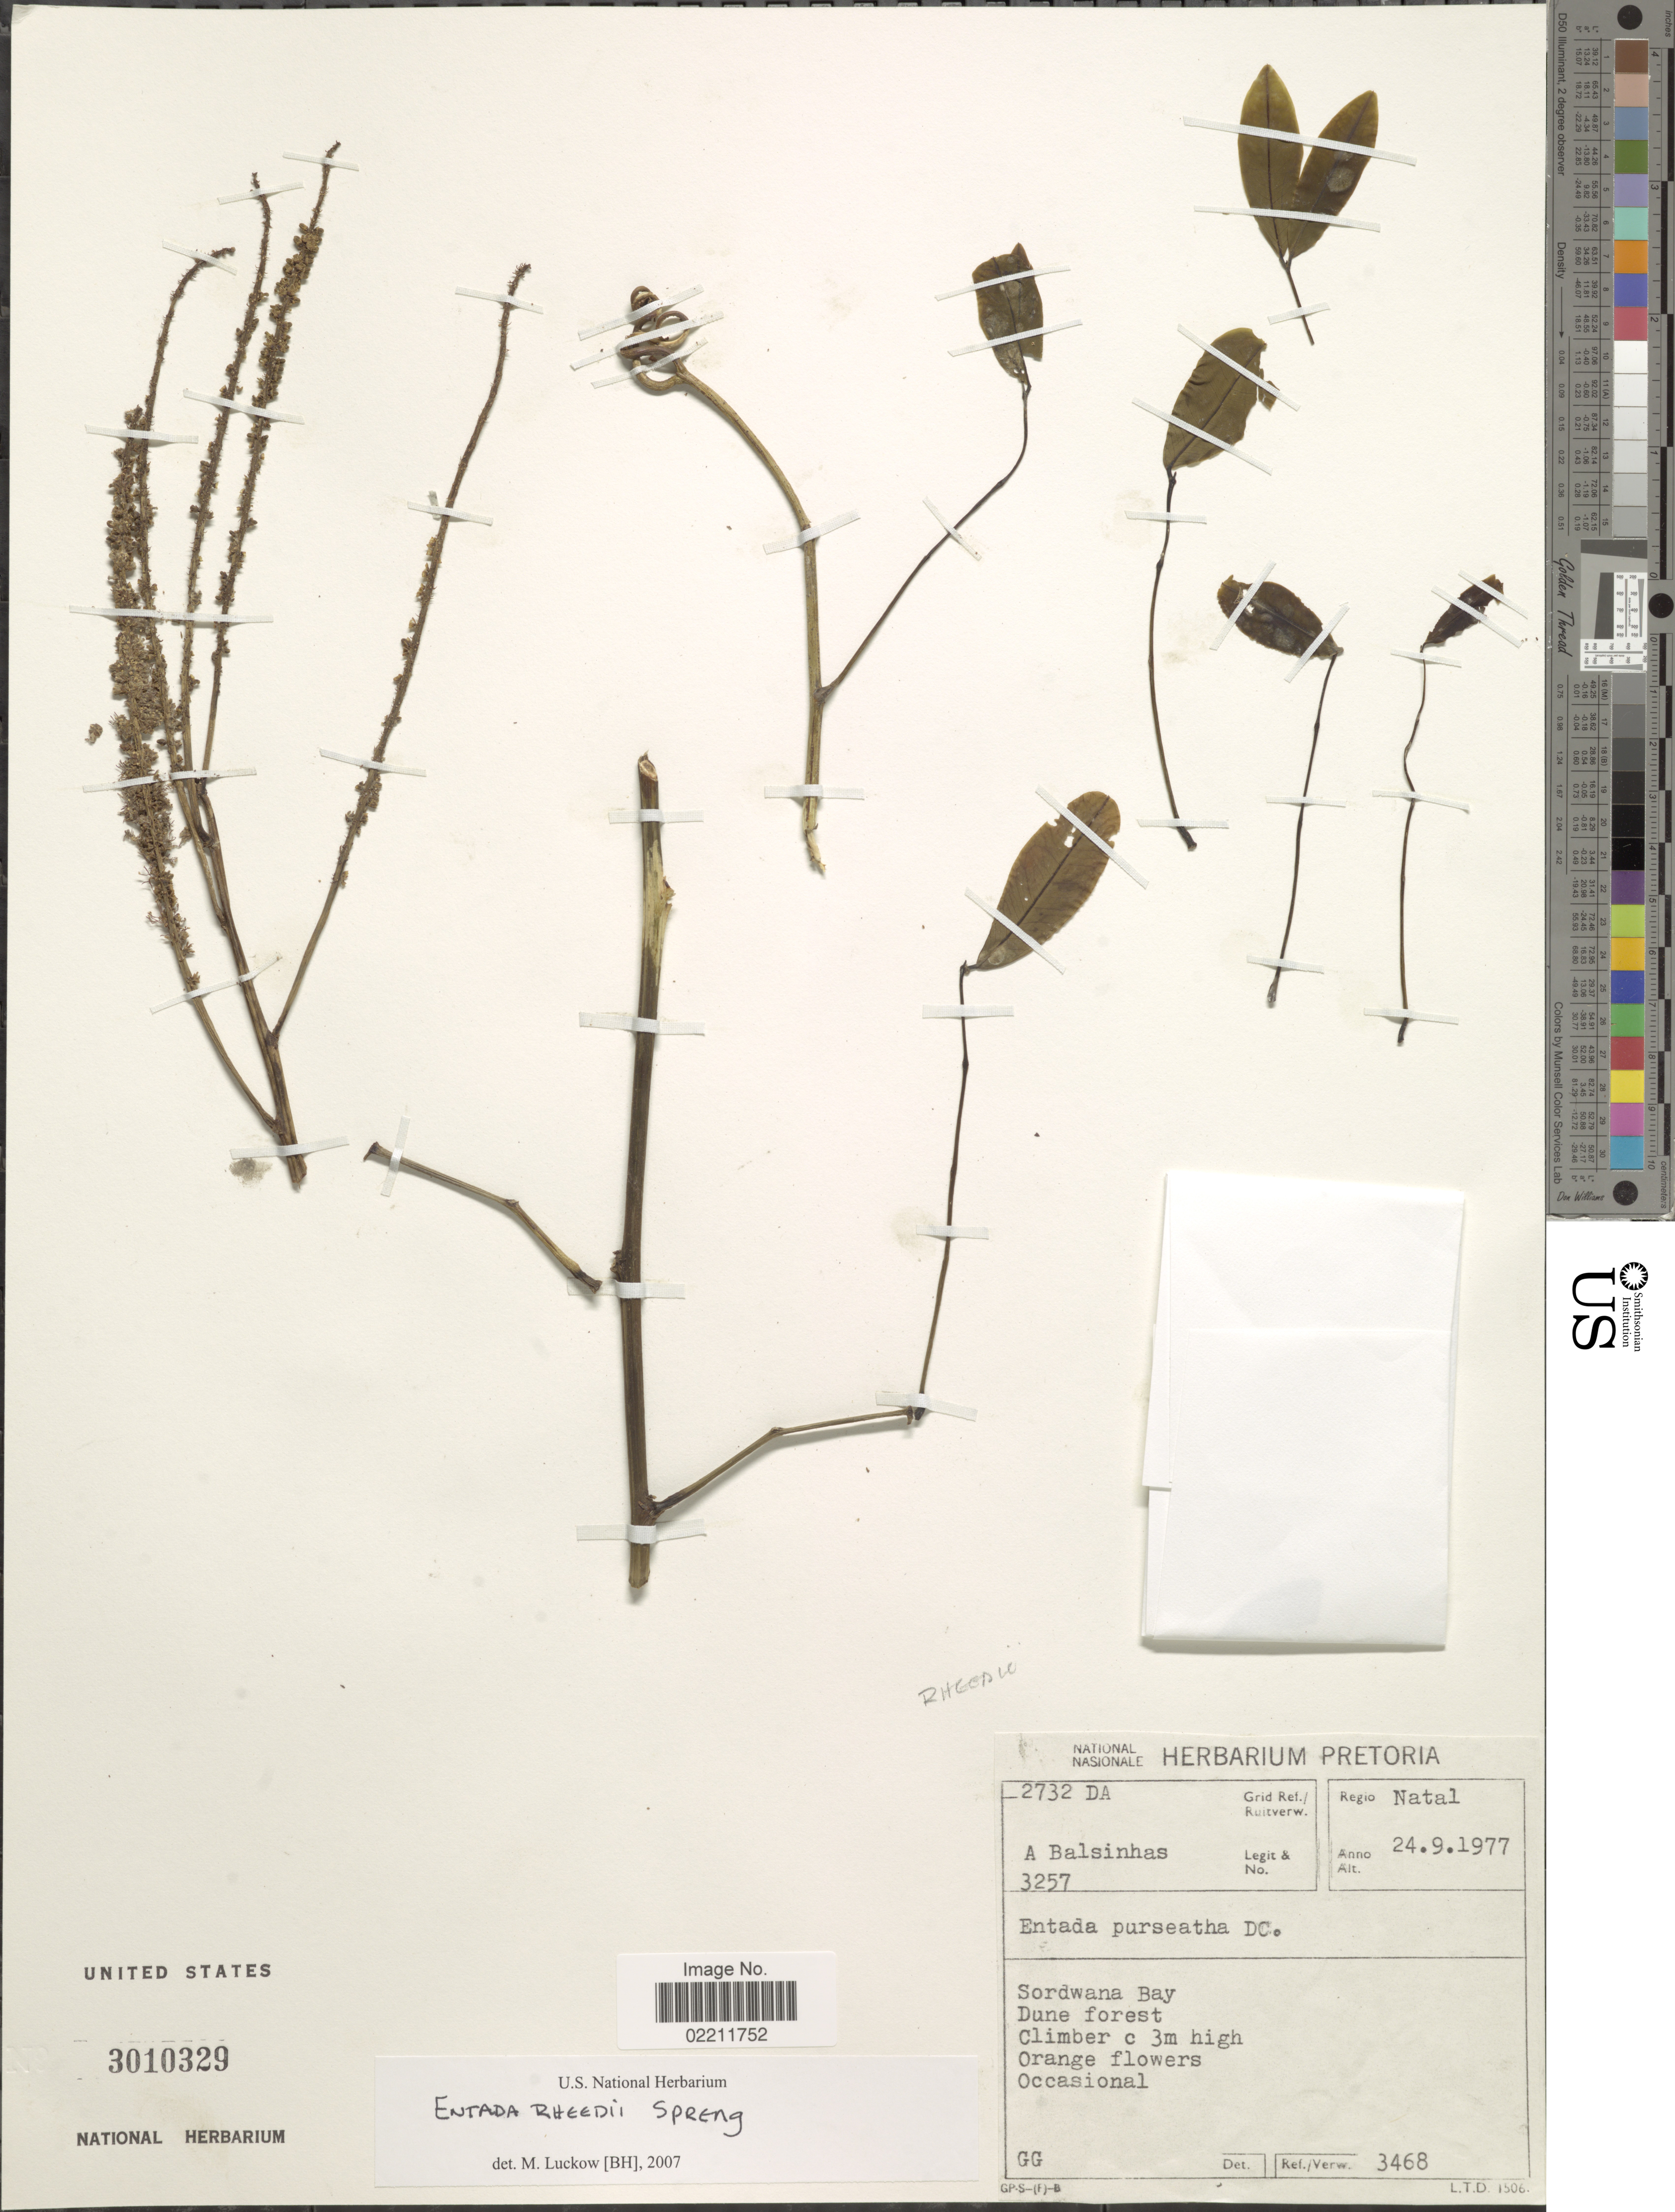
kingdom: Plantae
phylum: Tracheophyta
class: Magnoliopsida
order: Fabales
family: Fabaceae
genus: Entada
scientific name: Entada rheedei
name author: Spreng.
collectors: A. A. Balsinhas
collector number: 2732DA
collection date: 1977-09-24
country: South Africa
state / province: KwaZulu-Natal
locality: Regio Natal, Sordwana Bay. Dune forest.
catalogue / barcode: US 3010329